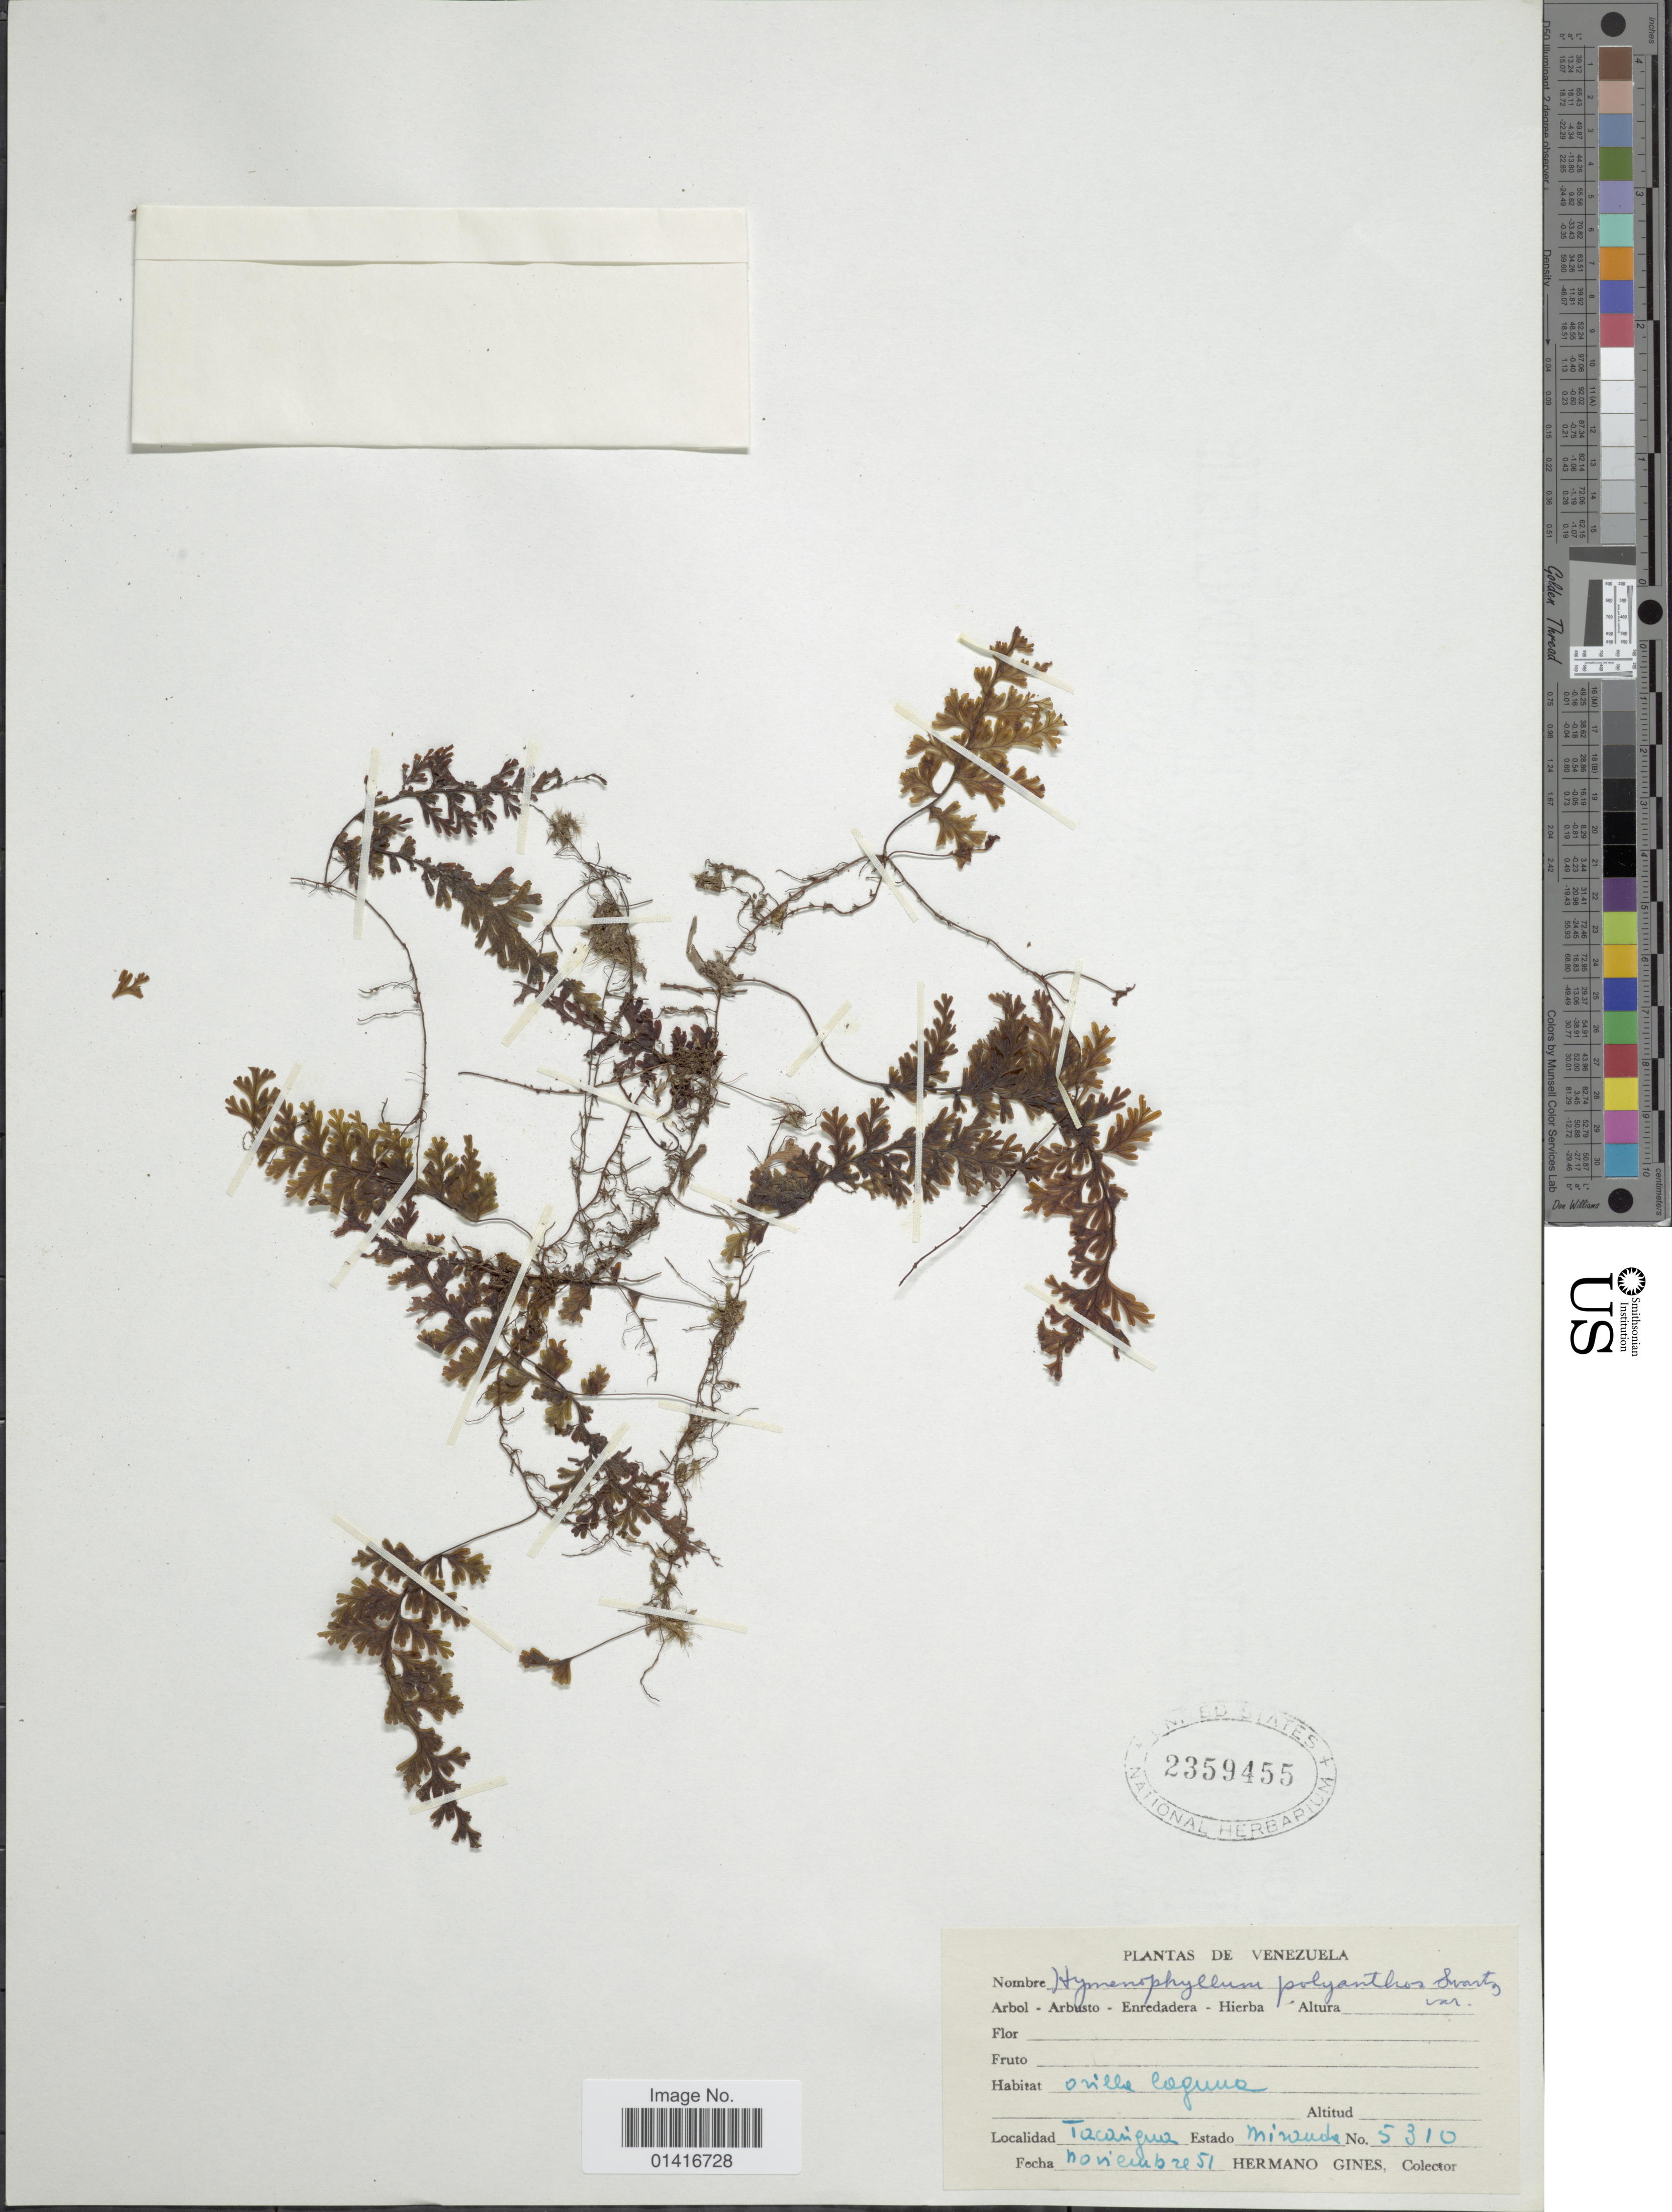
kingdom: Plantae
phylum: Tracheophyta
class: Polypodiopsida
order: Hymenophyllales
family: Hymenophyllaceae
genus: Hymenophyllum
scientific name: Hymenophyllum polyanthos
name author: (Sw.) Sw.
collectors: Bro. Gines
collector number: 5310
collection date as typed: Transcribed d/m/y: /11/51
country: Venezuela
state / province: Miranda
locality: Tacarigua, Estado Miranda [State of Miranda]. Orilla laguna [Lagoon shore].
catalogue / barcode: US 2359455